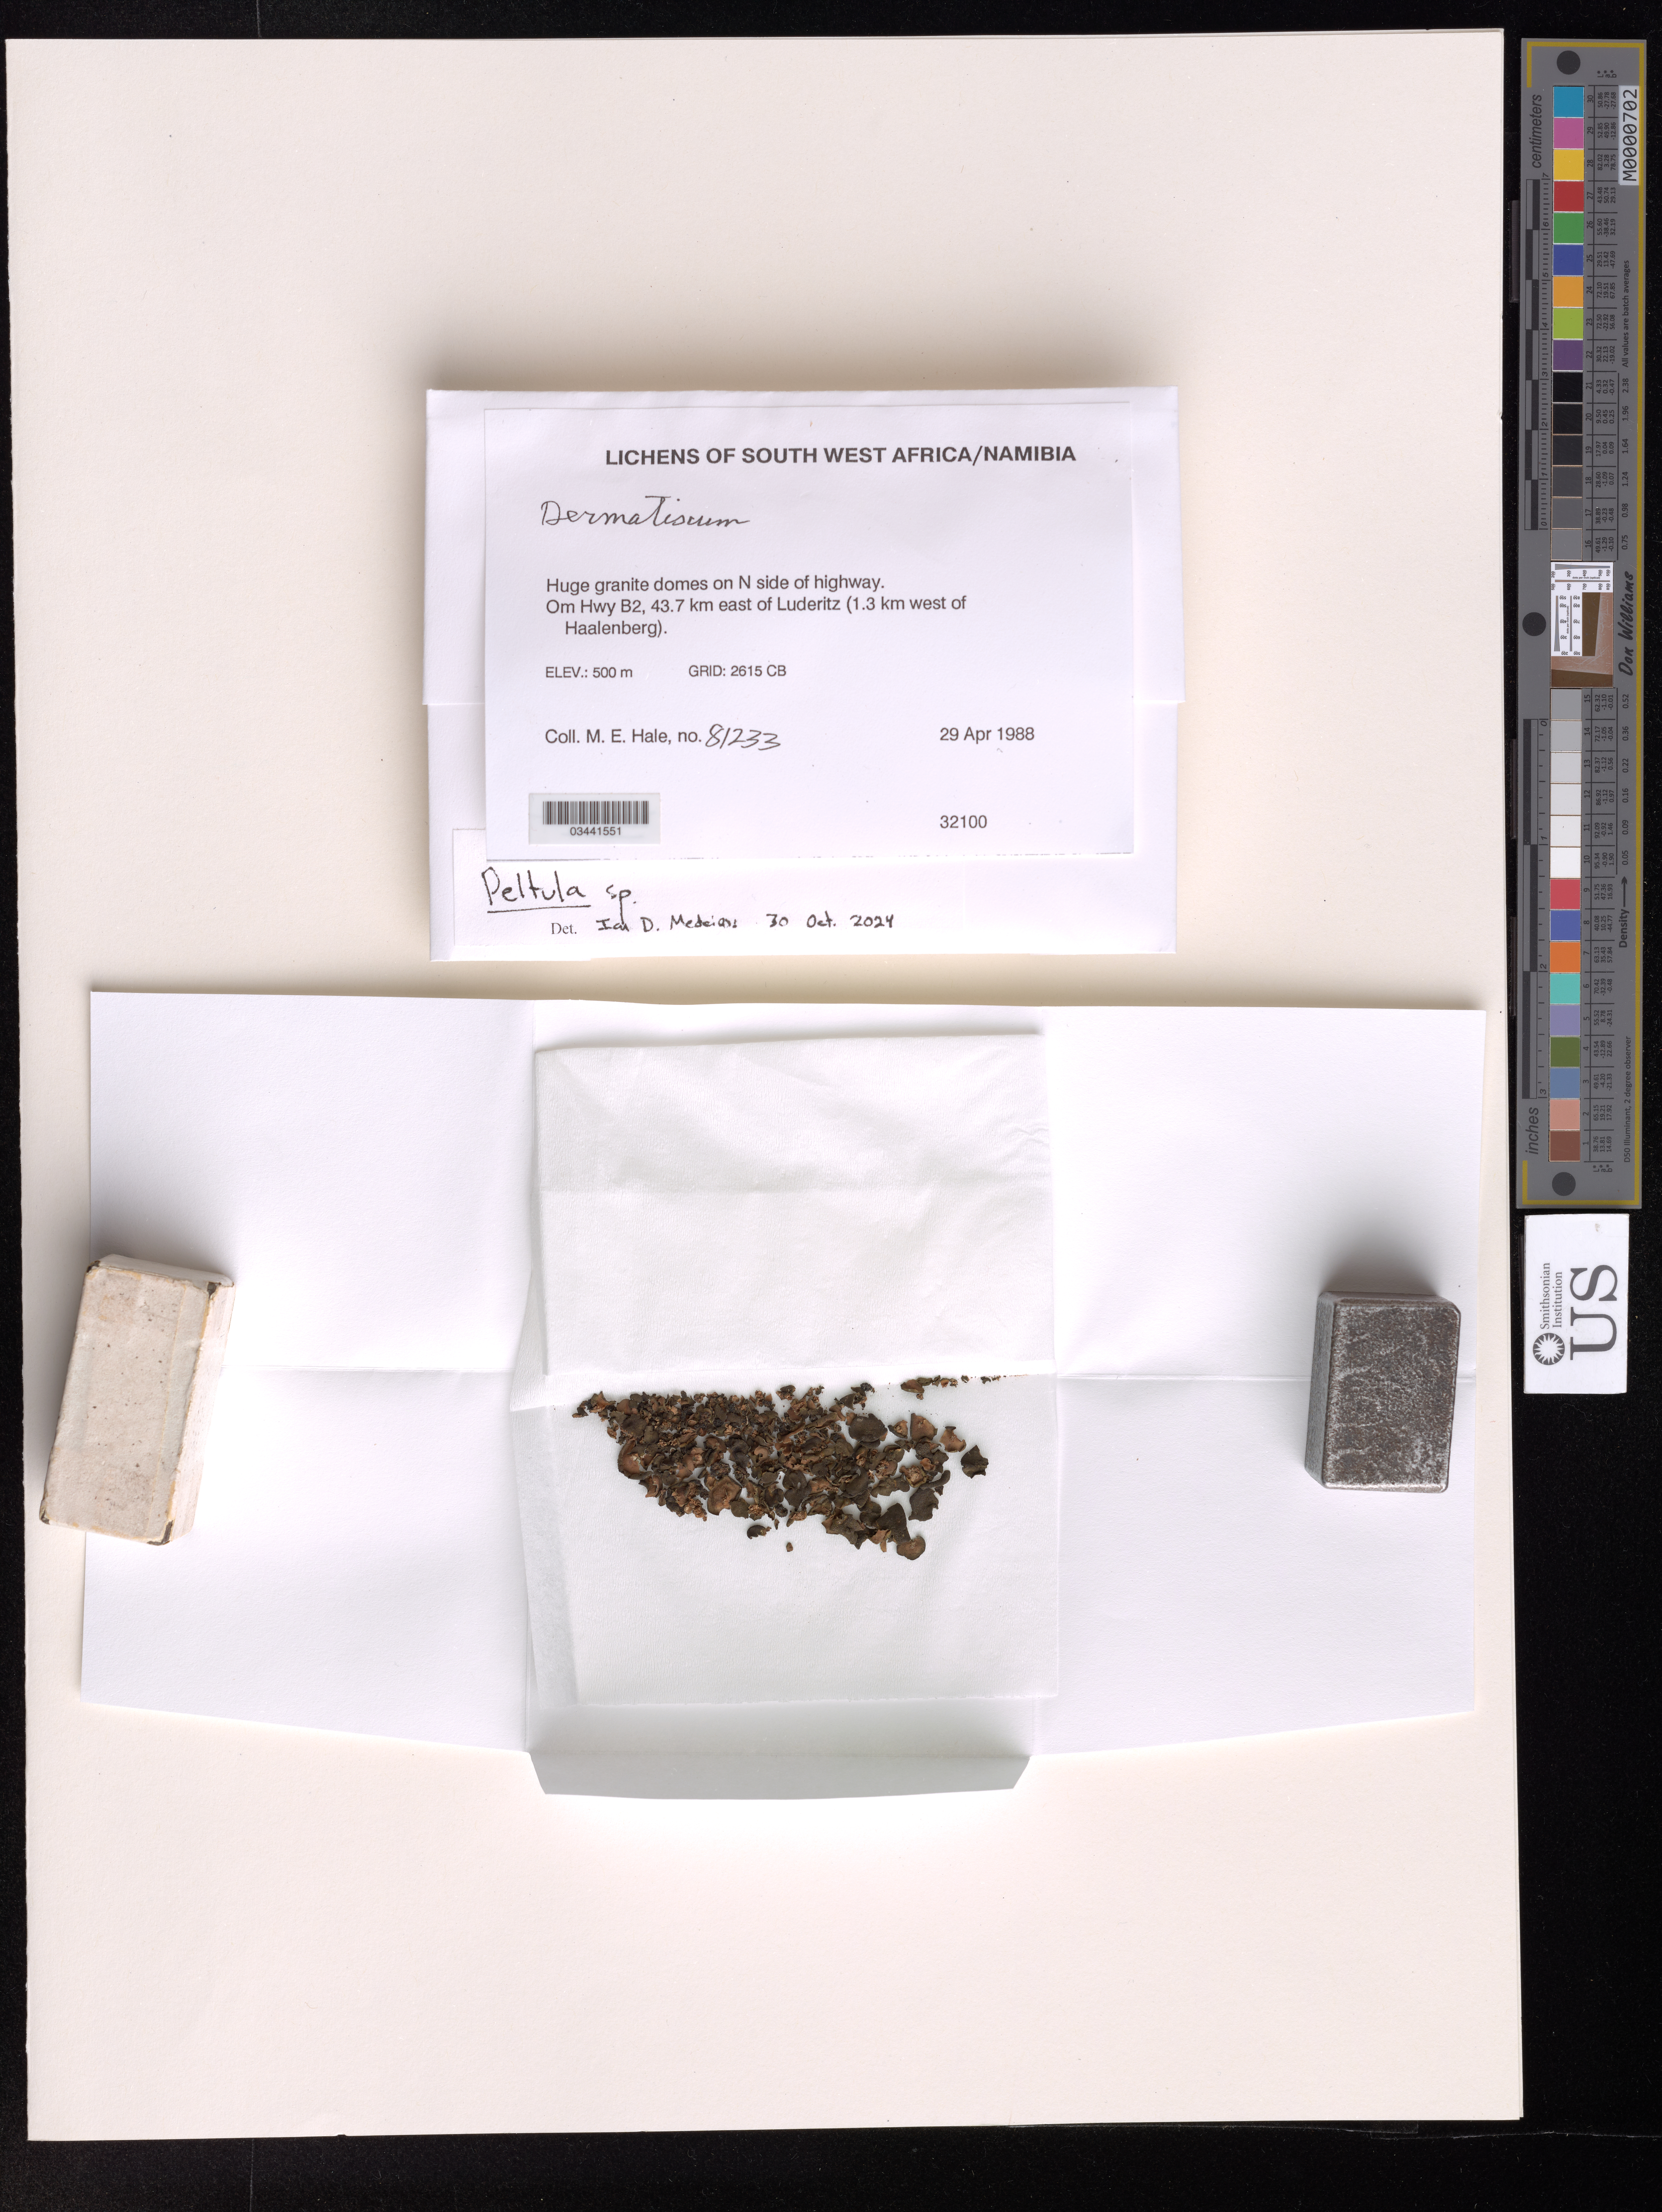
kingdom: Fungi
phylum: Ascomycota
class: Lichinomycetes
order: Lichinales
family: Peltulaceae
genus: Peltula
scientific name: Peltula sp.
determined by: Medeiros, Ian D., Peter Buck Postdoctoral Fellow (US), Smithsonian Institution - National Museum of Natural History (UNITED STATES)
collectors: M. Hale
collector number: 81233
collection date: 1988-04-29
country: Namibia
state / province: Karas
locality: South West Africa. Huge granite domes on N side of highway. On Hwy B2, 43.7 km east of Luderitz (1.3 km west of Haalenberg).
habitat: Hu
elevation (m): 500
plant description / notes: Mixed collection, split from barcode # 04459091, M. Hale, 81233